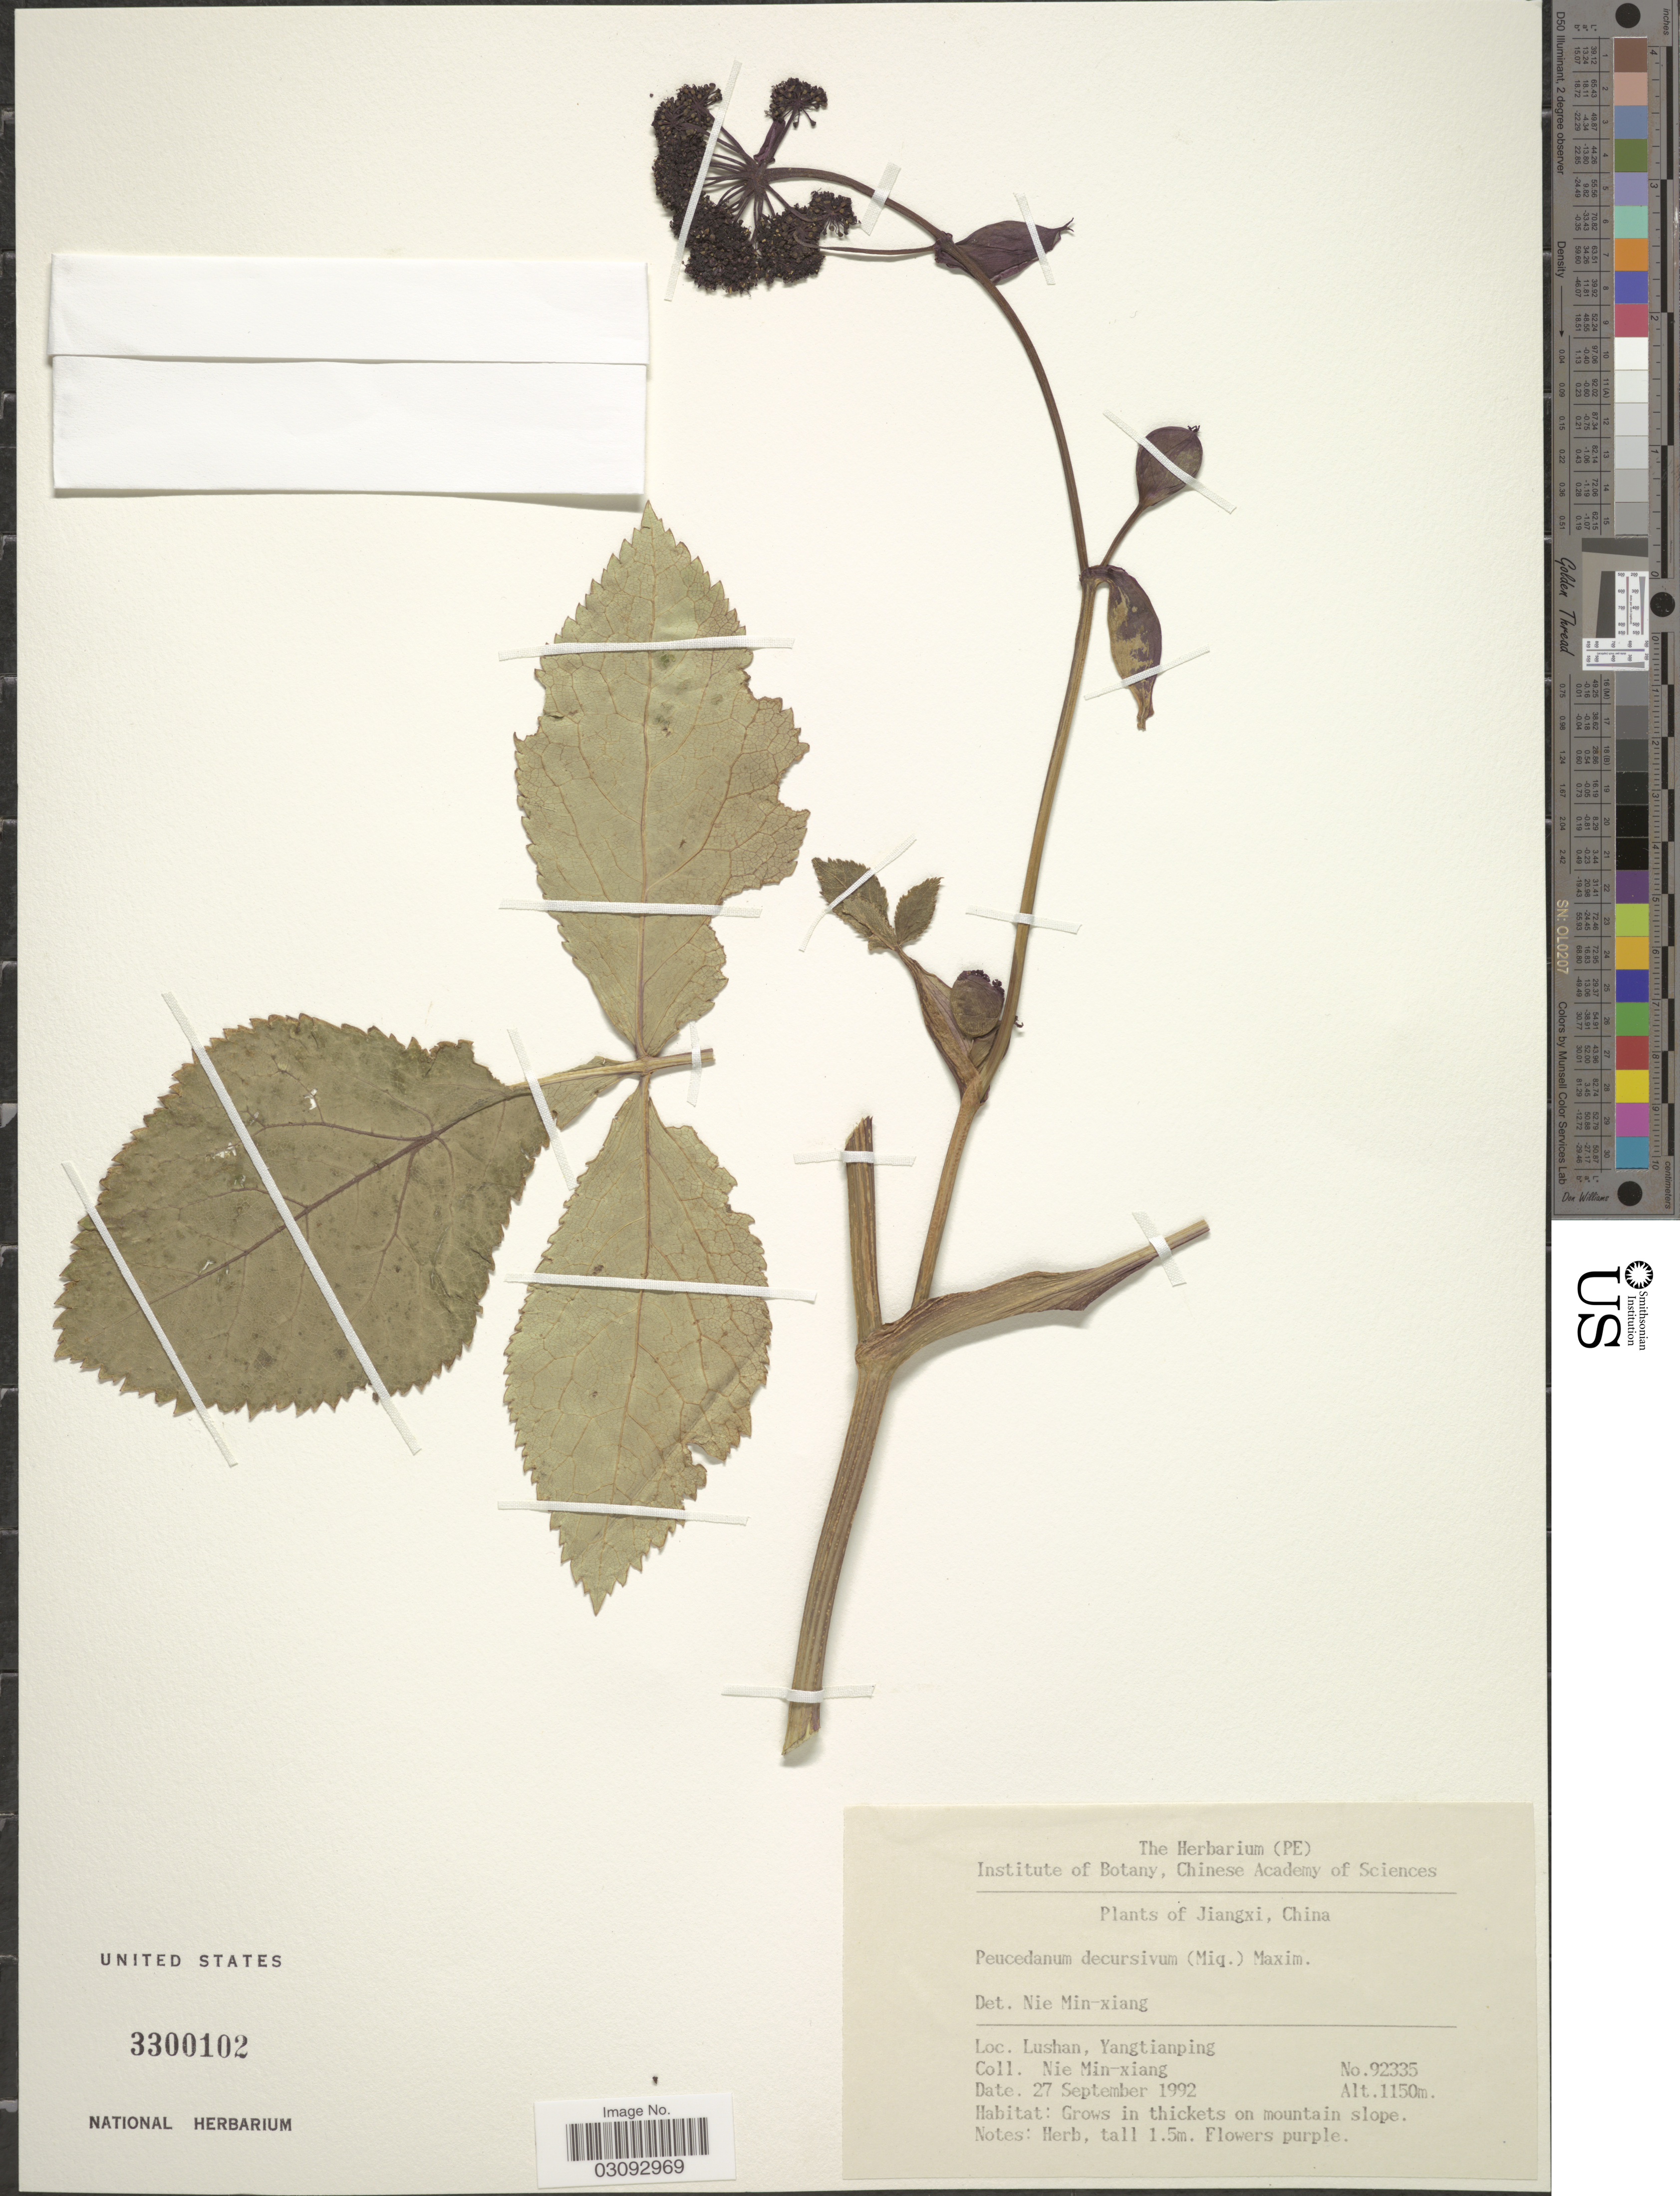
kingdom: Plantae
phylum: Tracheophyta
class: Magnoliopsida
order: Apiales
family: Apiaceae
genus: Peucedanum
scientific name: Peucedanum decursivum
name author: (Miq.) Maxim.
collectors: M. Nie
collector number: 92335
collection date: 1992-09-27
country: China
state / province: Jiangxi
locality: Lushan, Yantianping.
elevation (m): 1150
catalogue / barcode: US 3300102